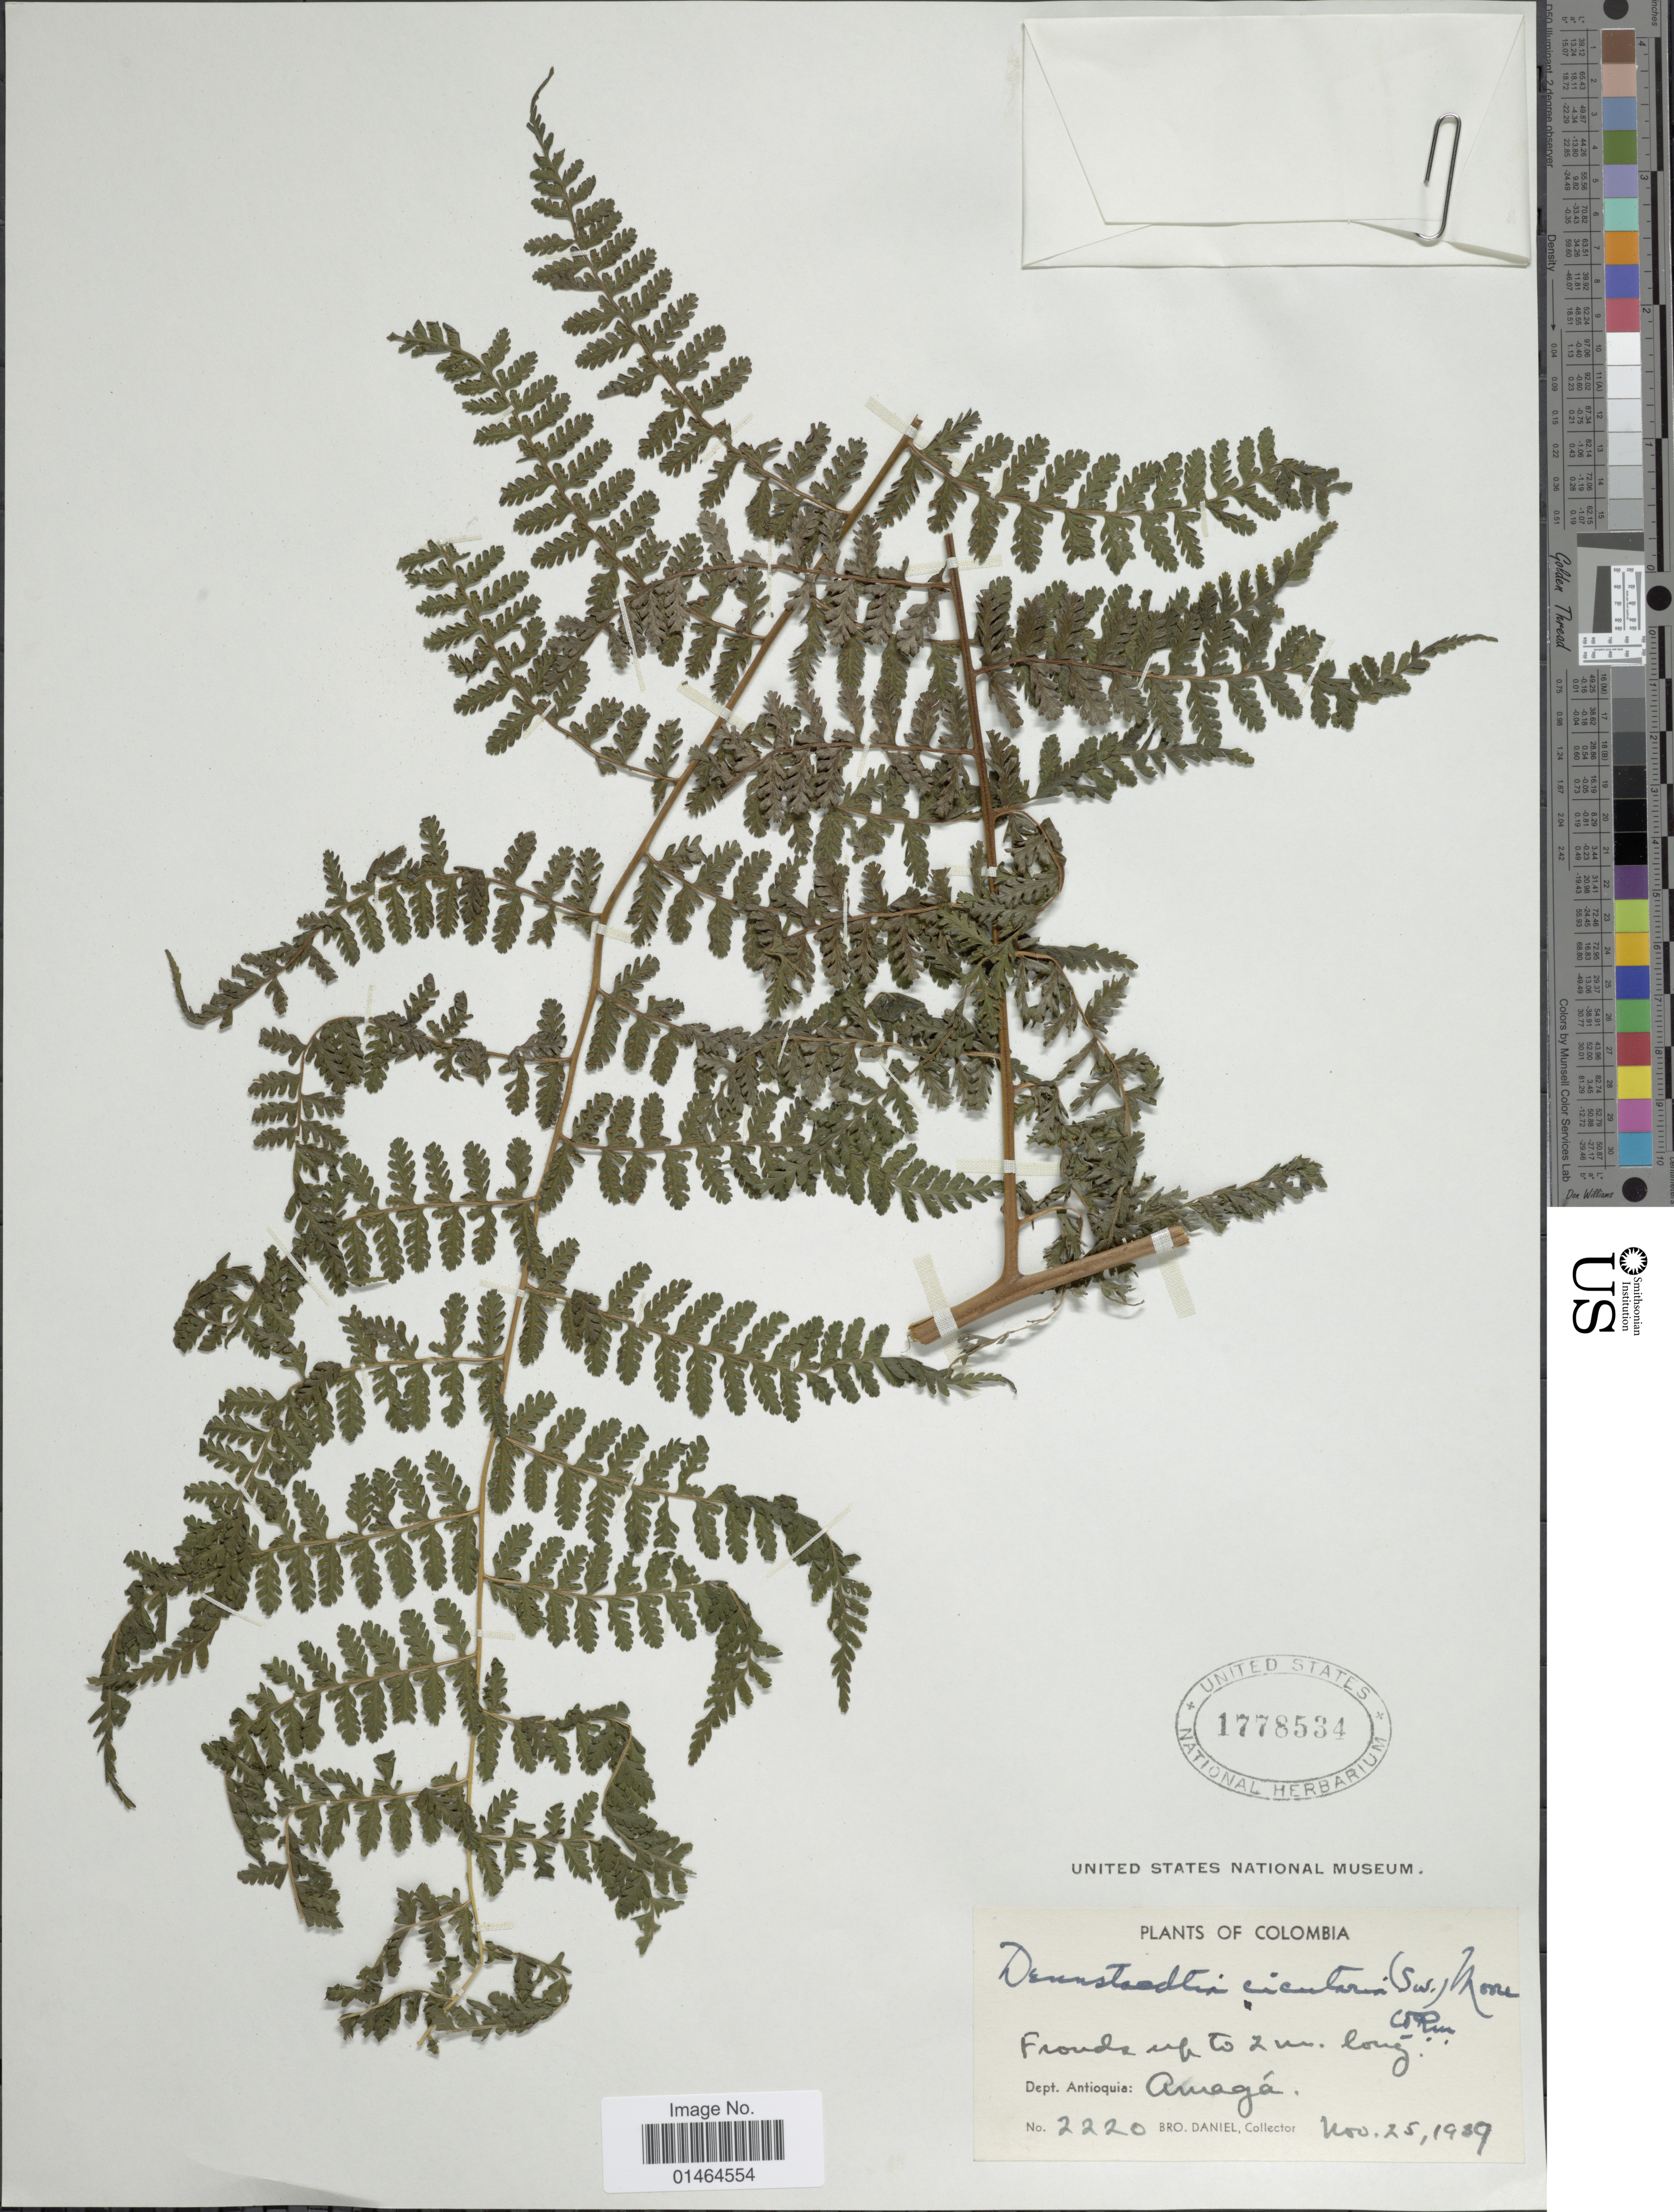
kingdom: Plantae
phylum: Tracheophyta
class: Polypodiopsida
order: Polypodiales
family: Dennstaedtiaceae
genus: Dennstaedtia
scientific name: Dennstaedtia cicutaria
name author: (Sw.) T. Moore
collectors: Bro. Daniel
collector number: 2220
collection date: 1939-11-25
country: Colombia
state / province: Antioquia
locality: Amagá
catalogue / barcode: US 1778534